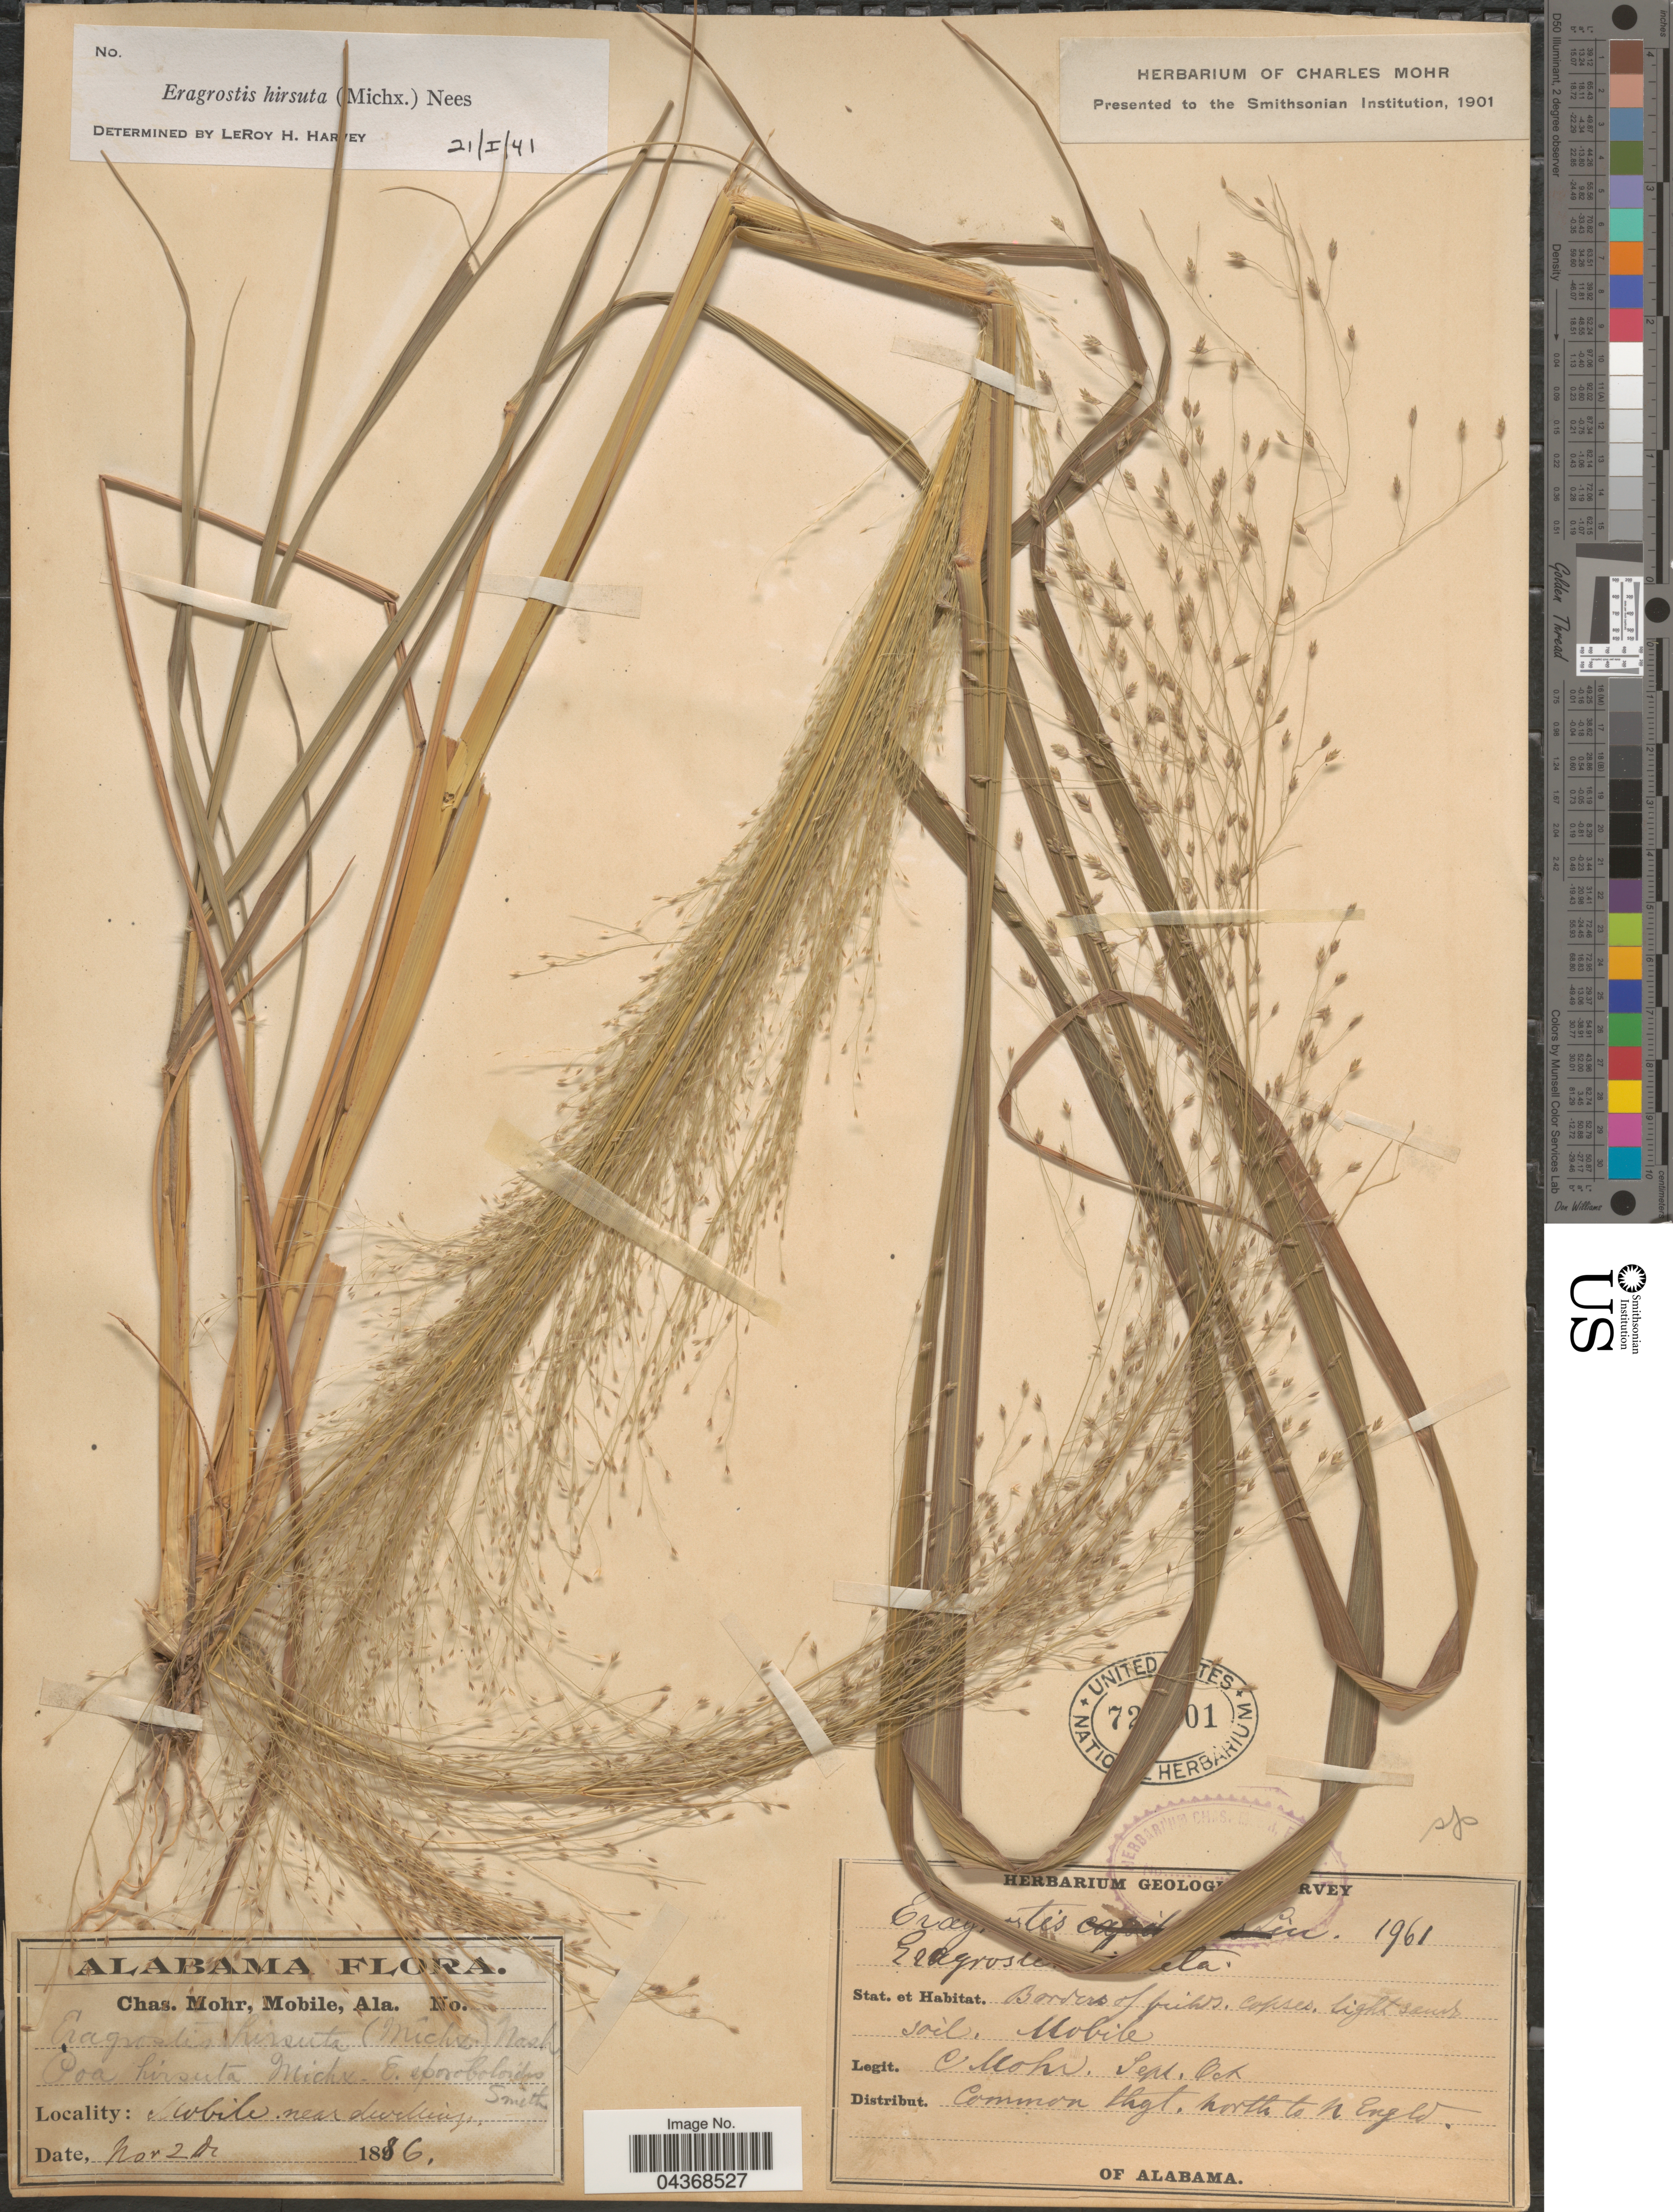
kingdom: Plantae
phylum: Tracheophyta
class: Liliopsida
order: Poales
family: Poaceae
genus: Eragrostis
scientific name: Eragrostis hirsuta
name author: (Michx.) Nees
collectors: Mohr, C. T. (herbarium)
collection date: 1886-11-20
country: United States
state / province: Alabama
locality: Mobile near dwelling.